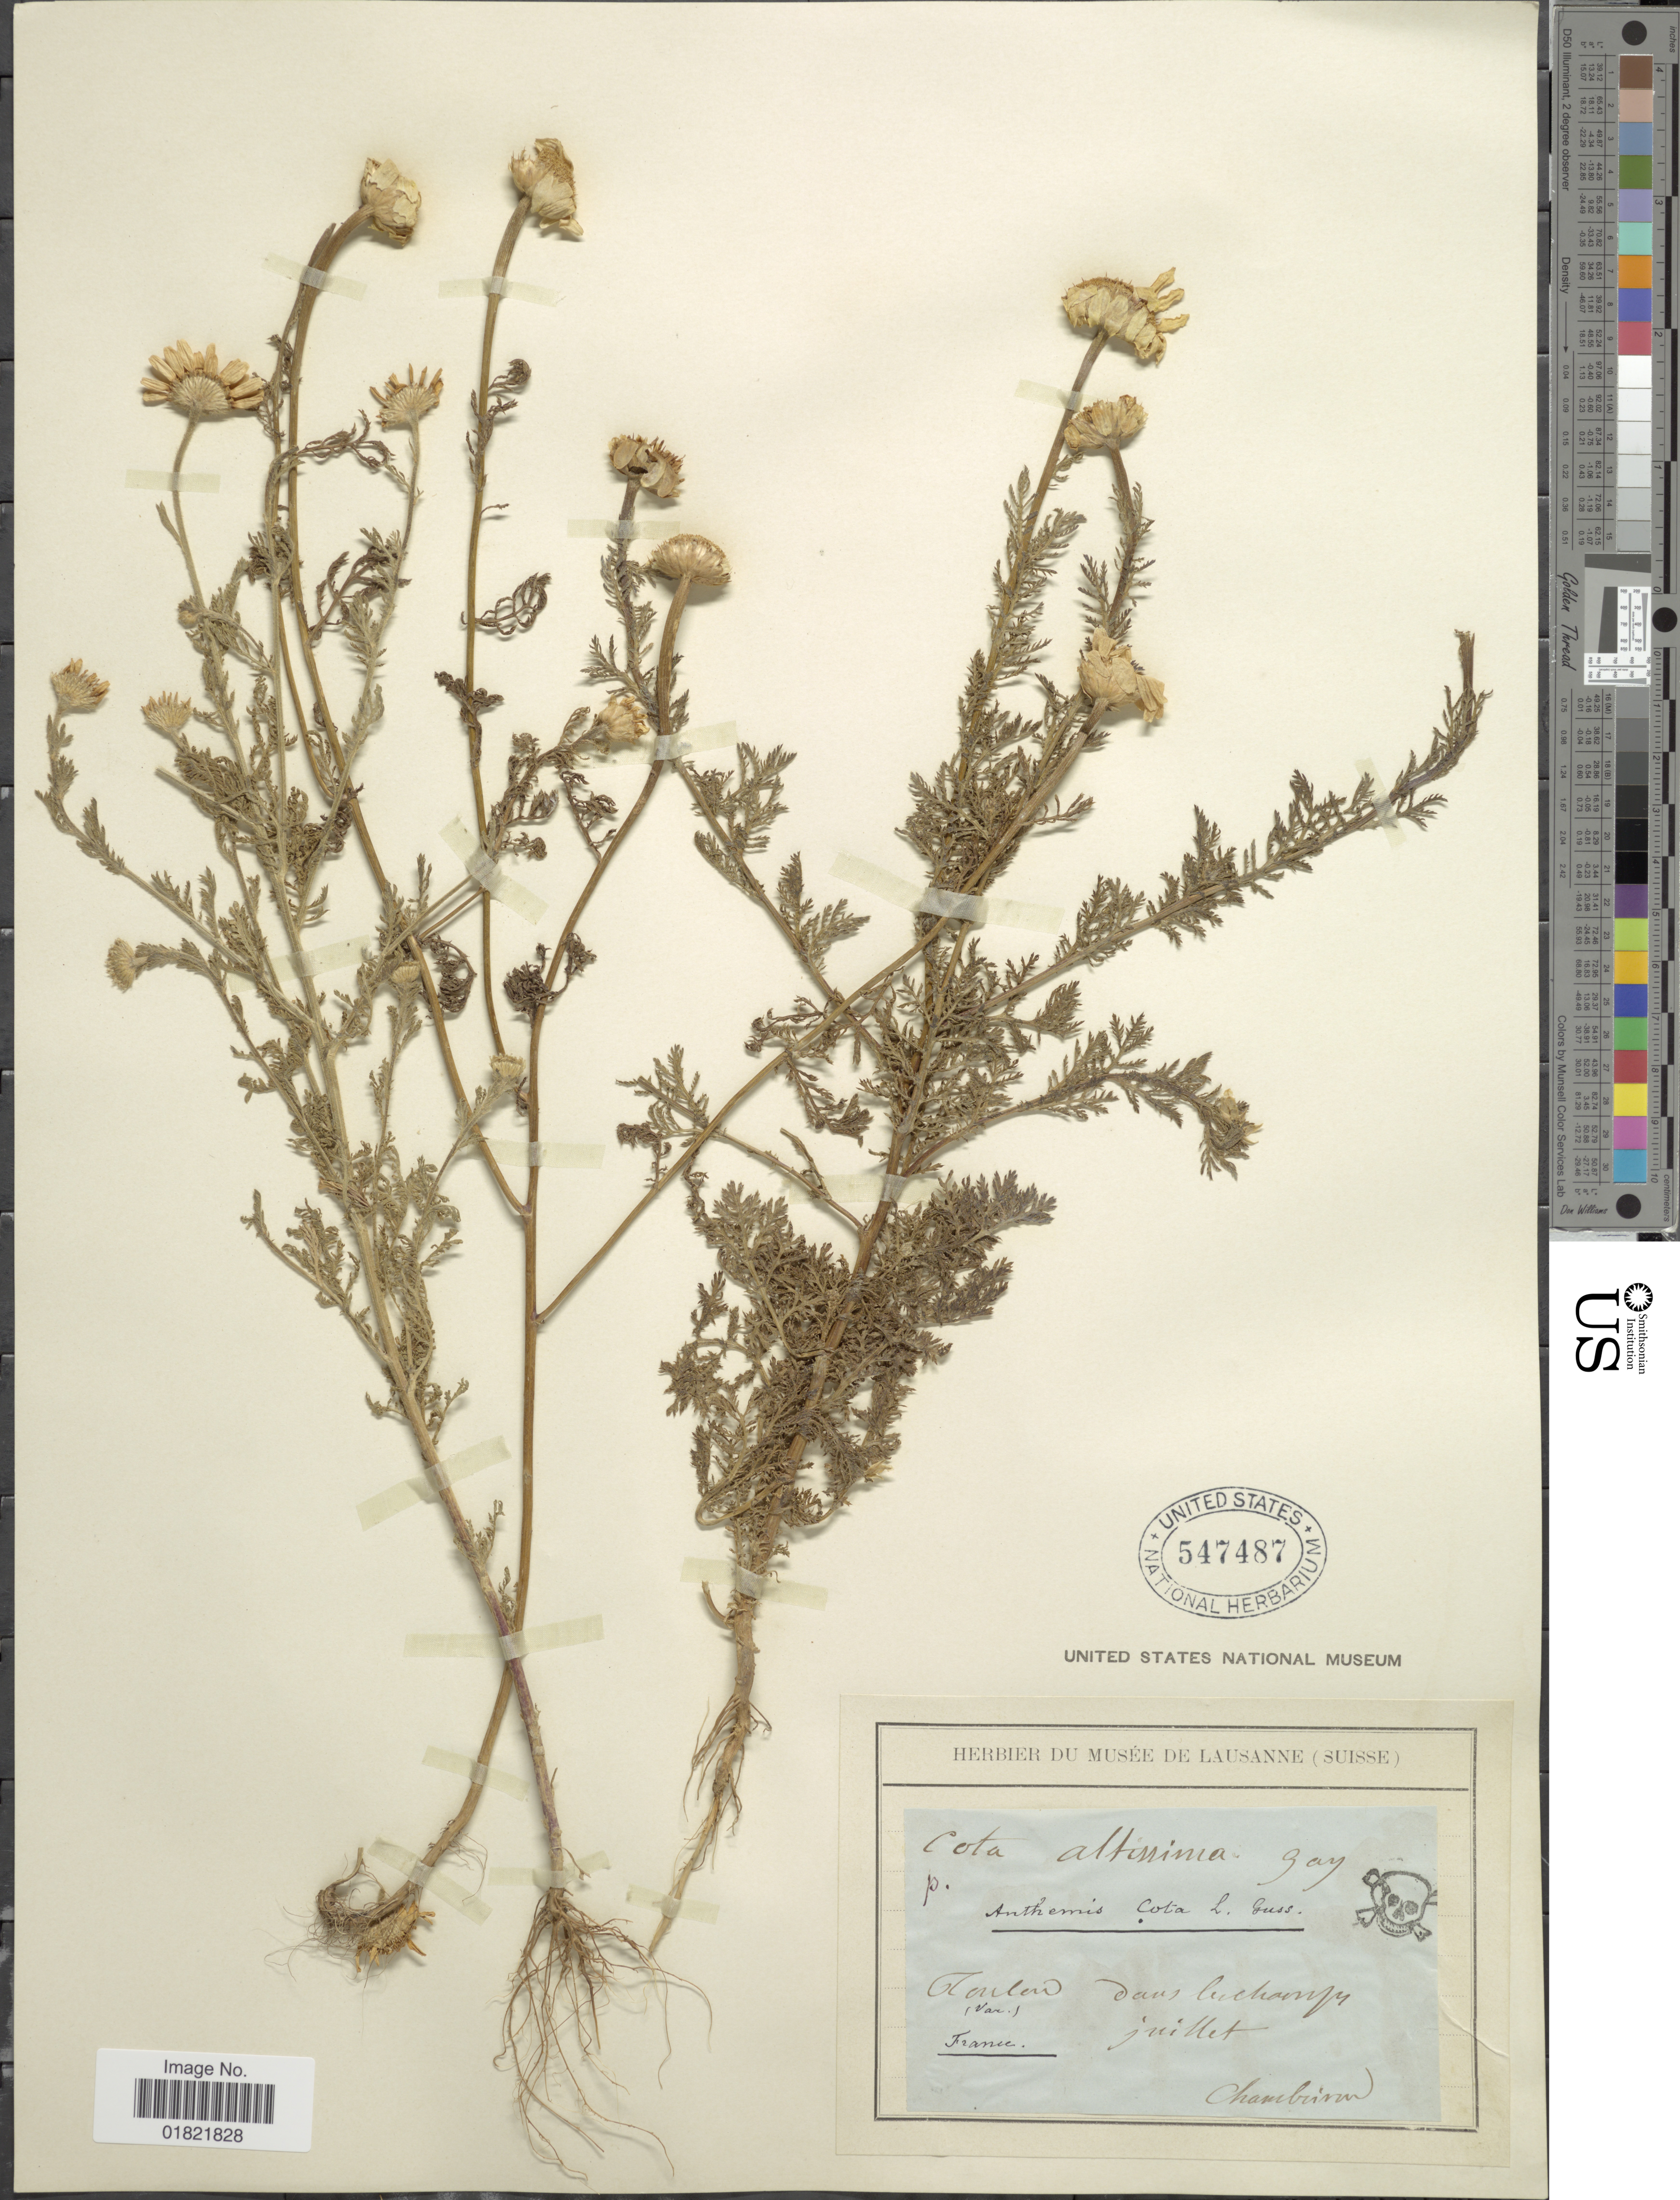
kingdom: Plantae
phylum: Tracheophyta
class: Magnoliopsida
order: Asterales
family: Asteraceae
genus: Anthemis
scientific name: Anthemis cota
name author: L.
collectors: Chambion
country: France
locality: Toulon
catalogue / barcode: US 547487